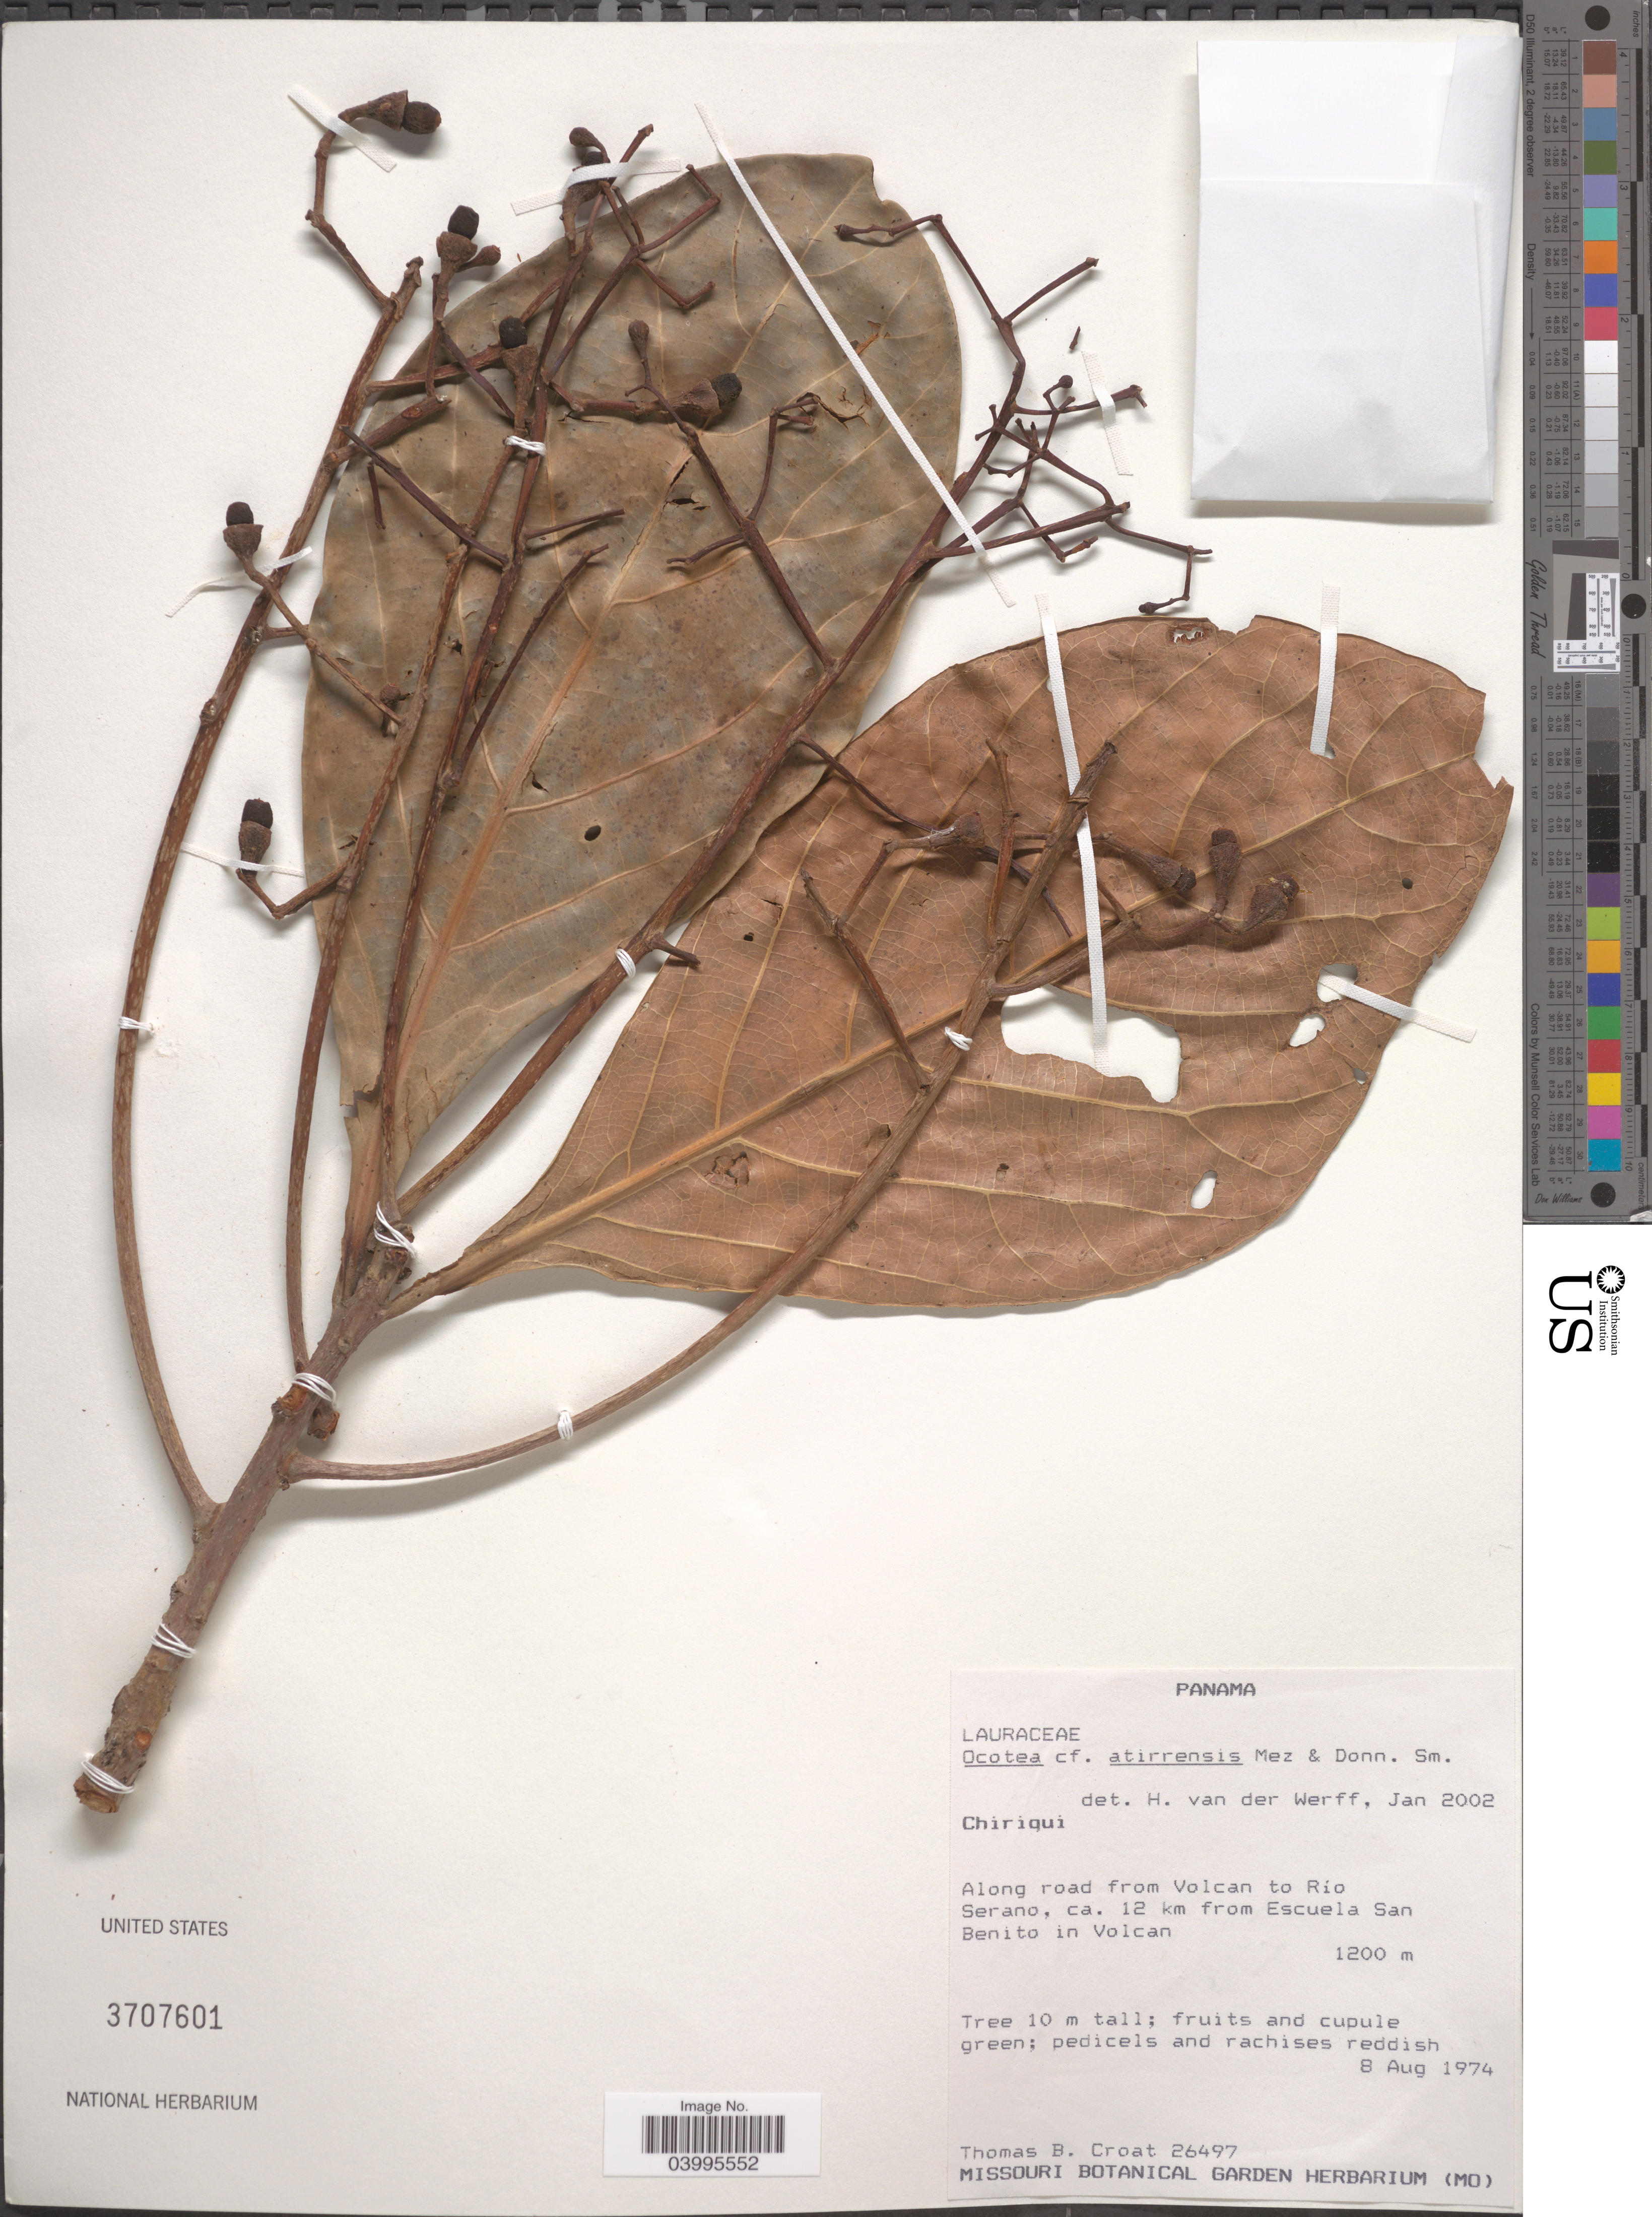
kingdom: Plantae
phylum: Tracheophyta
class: Magnoliopsida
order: Laurales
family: Lauraceae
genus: Ocotea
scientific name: Ocotea atirrensis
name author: Mez & Donn. Sm.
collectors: T. B. Croat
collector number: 26497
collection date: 1974-08-08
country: Panama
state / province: Chiriqui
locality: Along road from Volcan to Río Serano, ca. 12 km from Escuela San Benito in Volcan.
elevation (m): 1200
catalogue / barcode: US 3707601